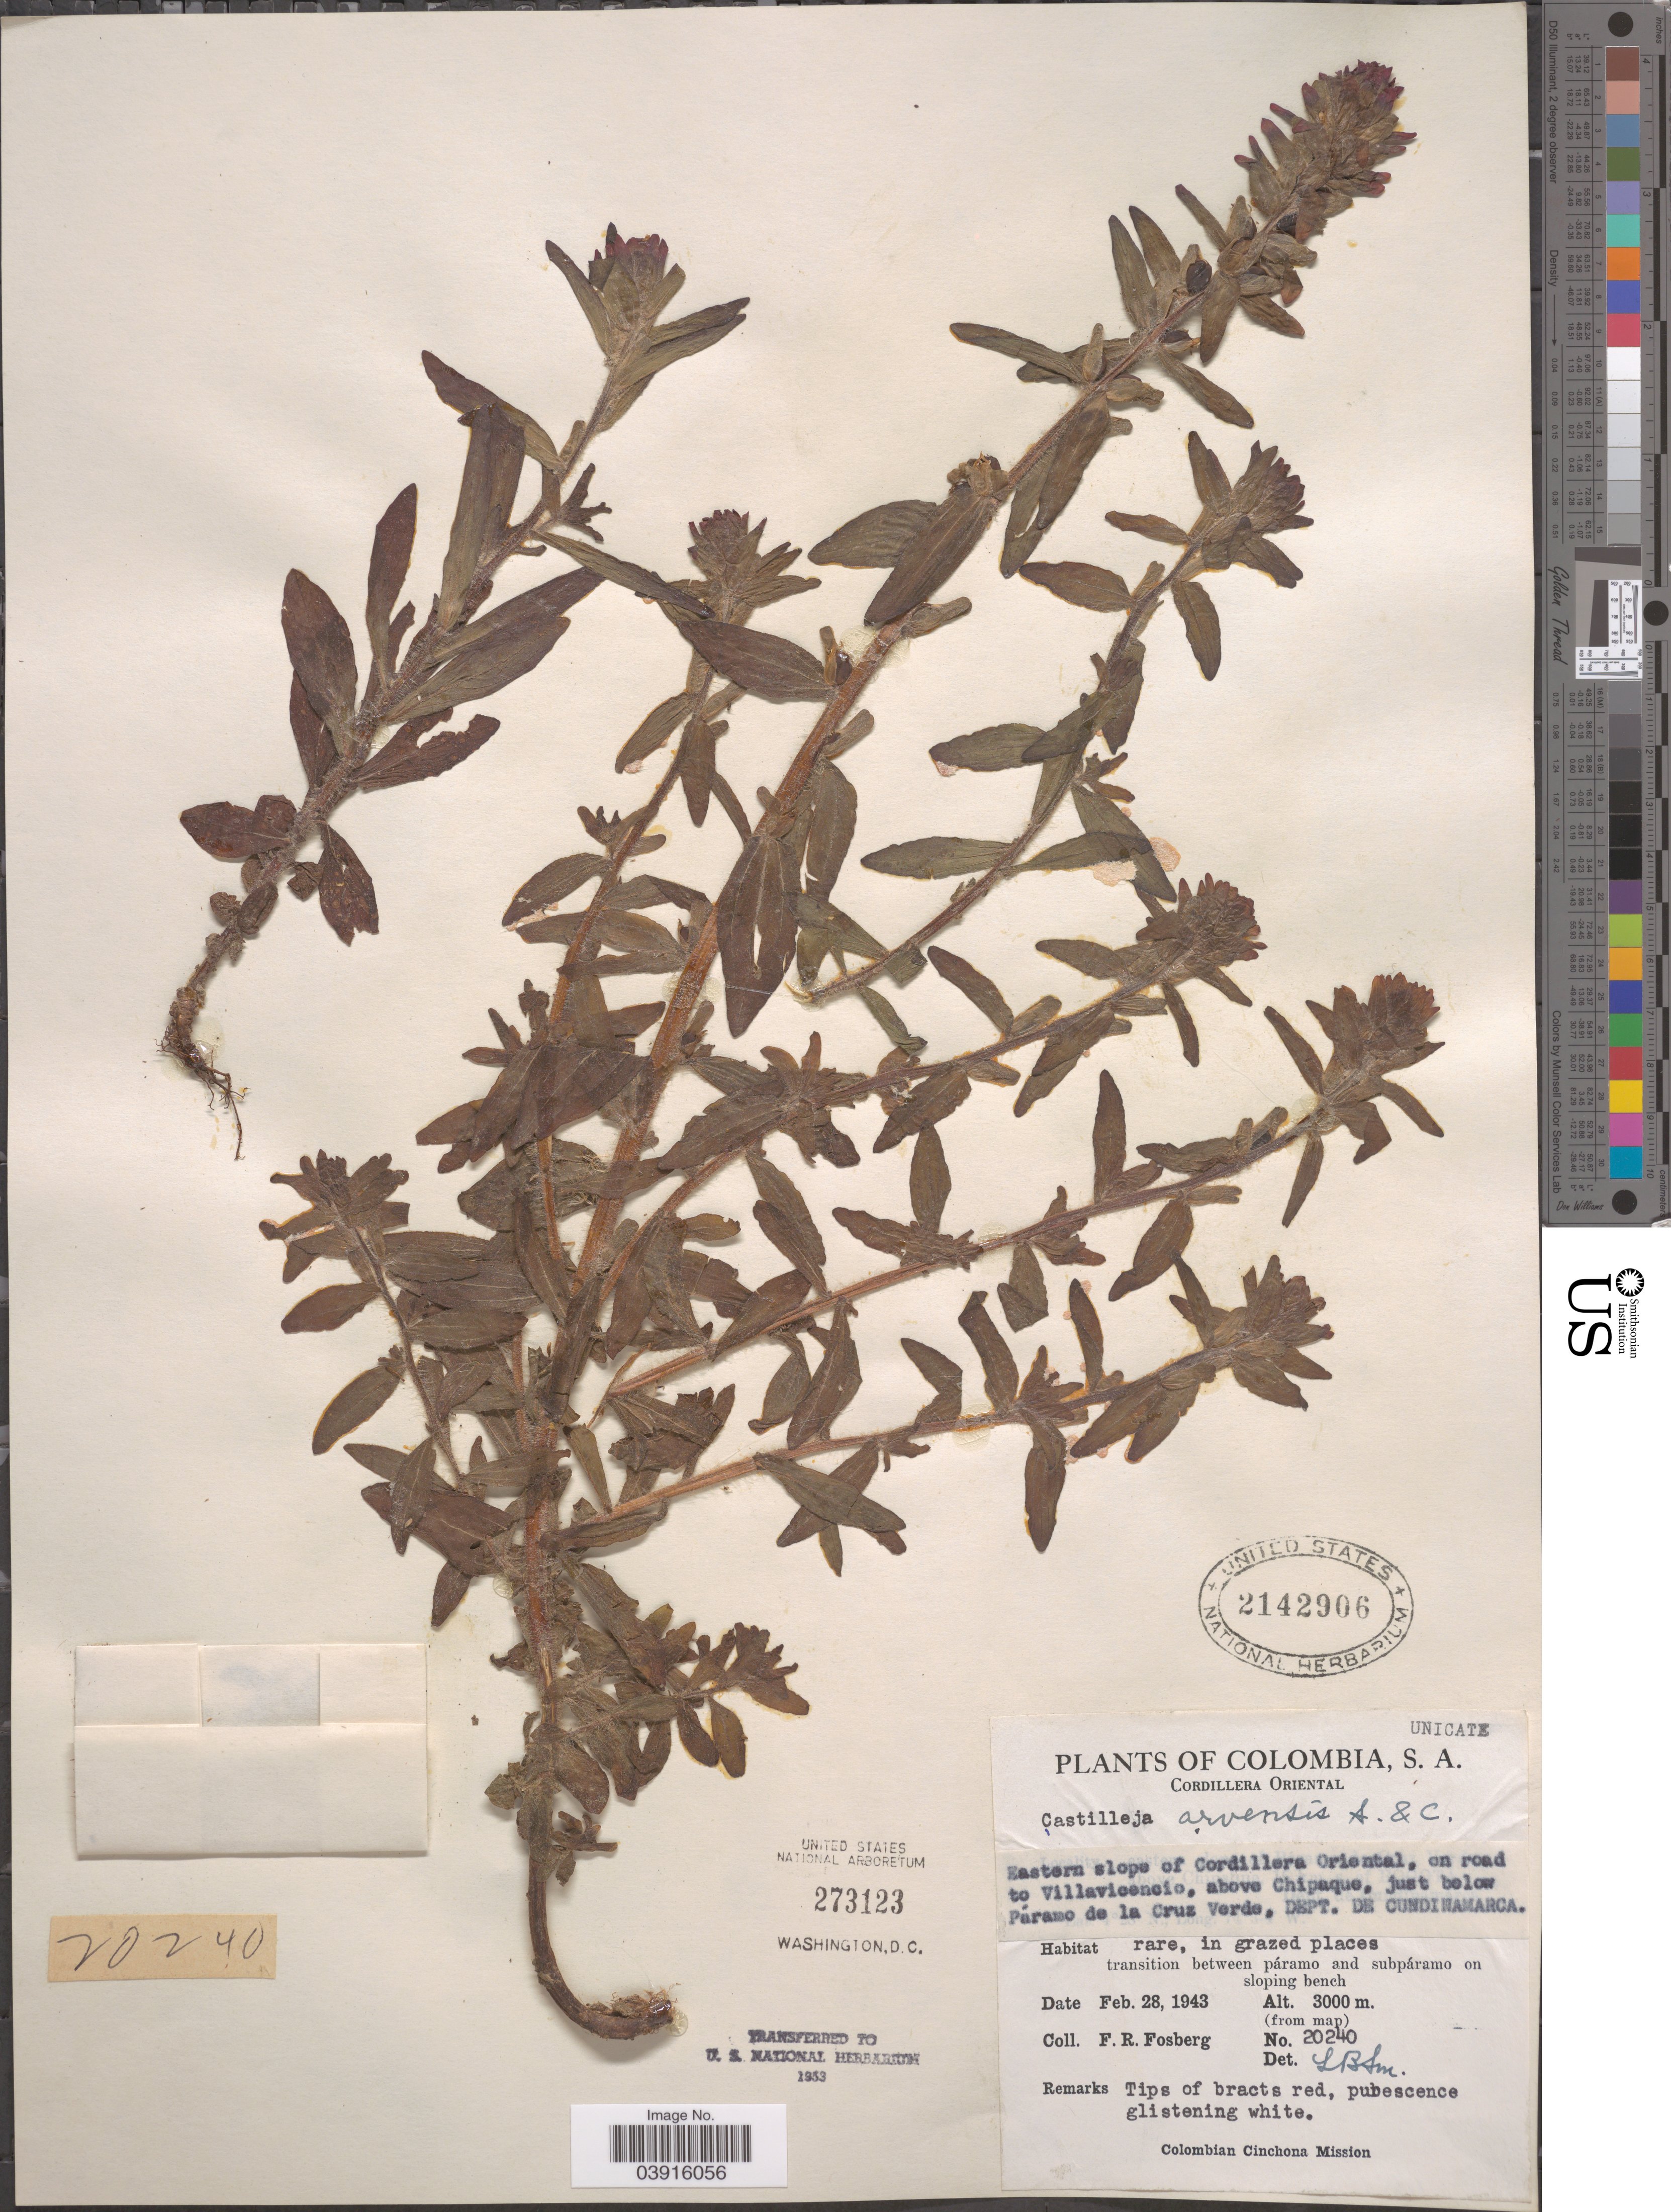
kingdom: Plantae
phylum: Tracheophyta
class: Magnoliopsida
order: Lamiales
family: Orobanchaceae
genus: Castilleja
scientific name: Castilleja arvensis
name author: Schltdl. & Cham.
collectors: F. R. Fosberg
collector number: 20240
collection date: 1943-02-28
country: Colombia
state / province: Cundinamarca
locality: Cordillera Oriental. Eastern slope of Cordillera Oriental, on road to Villavicenio, above Chipaque, just below Páramo de la Cruz Verde, Dept. Cundinamarca.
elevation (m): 3000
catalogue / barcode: US 2142906